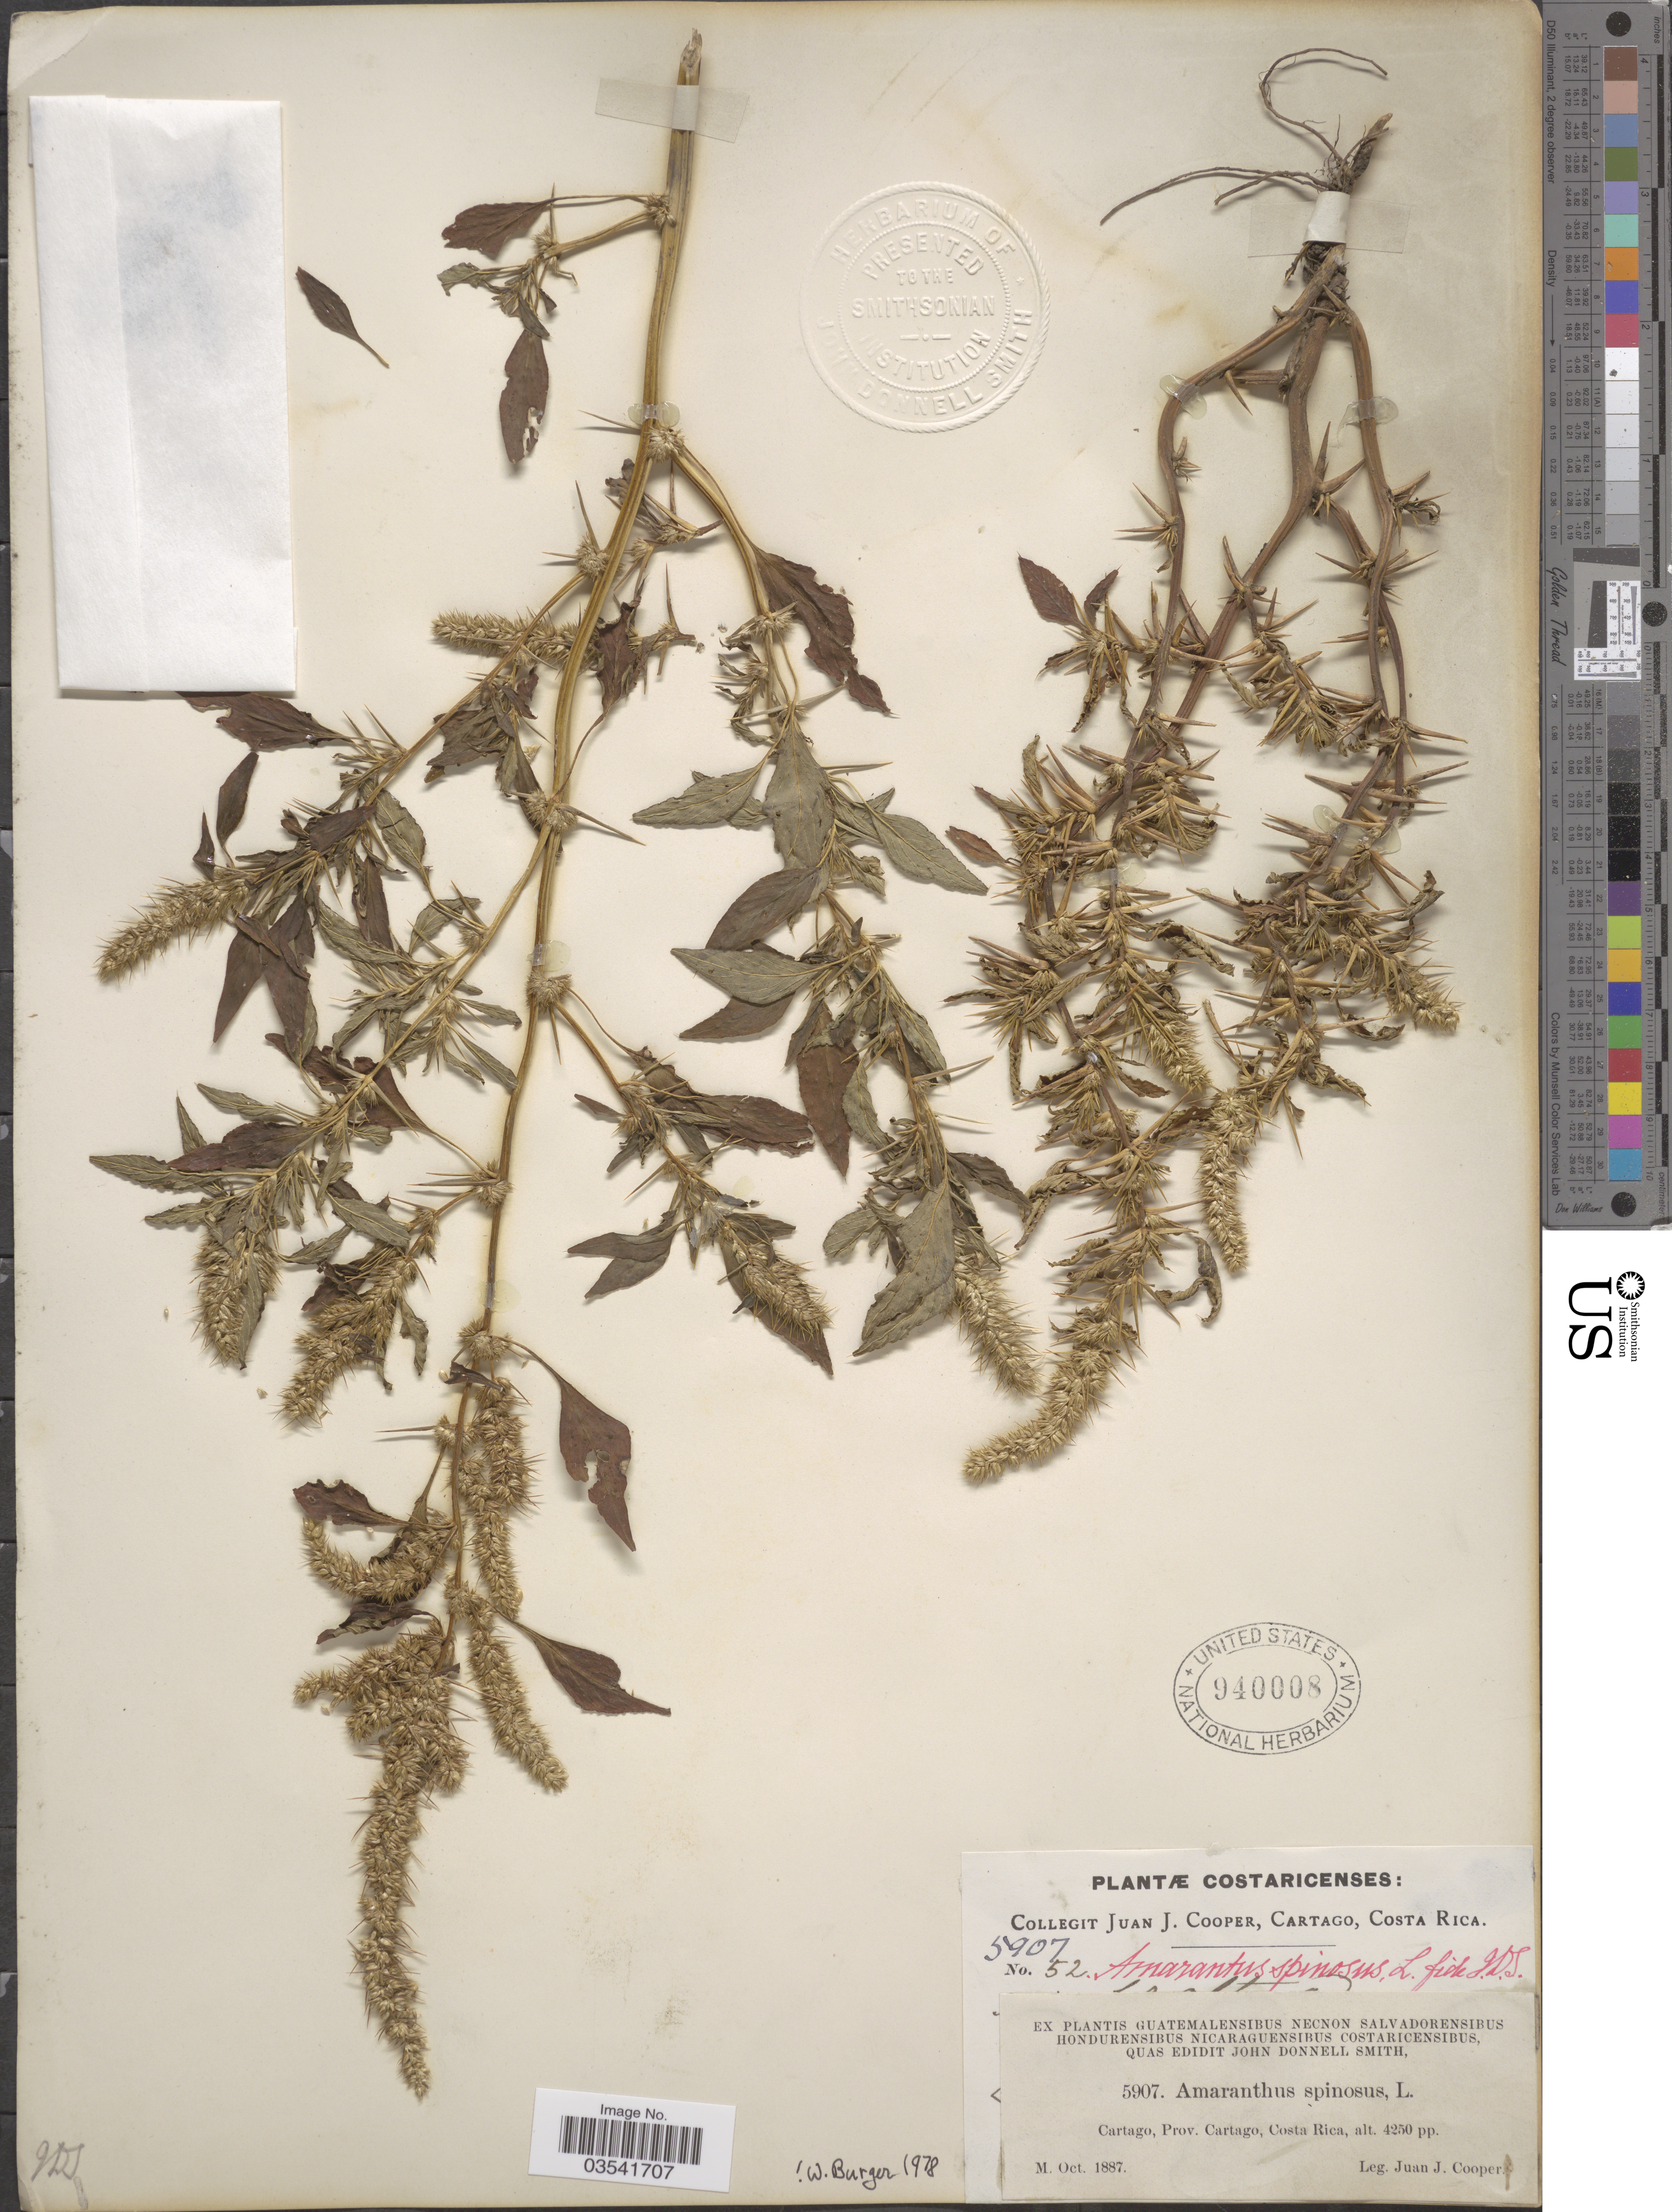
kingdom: Plantae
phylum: Tracheophyta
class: Magnoliopsida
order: Caryophyllales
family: Amaranthaceae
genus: Amaranthus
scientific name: Amaranthus spinosus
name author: L.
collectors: J. J. Cooper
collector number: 5907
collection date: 1887-10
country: Costa Rica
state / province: Cartago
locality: Cartago.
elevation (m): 1295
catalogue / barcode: US 940008